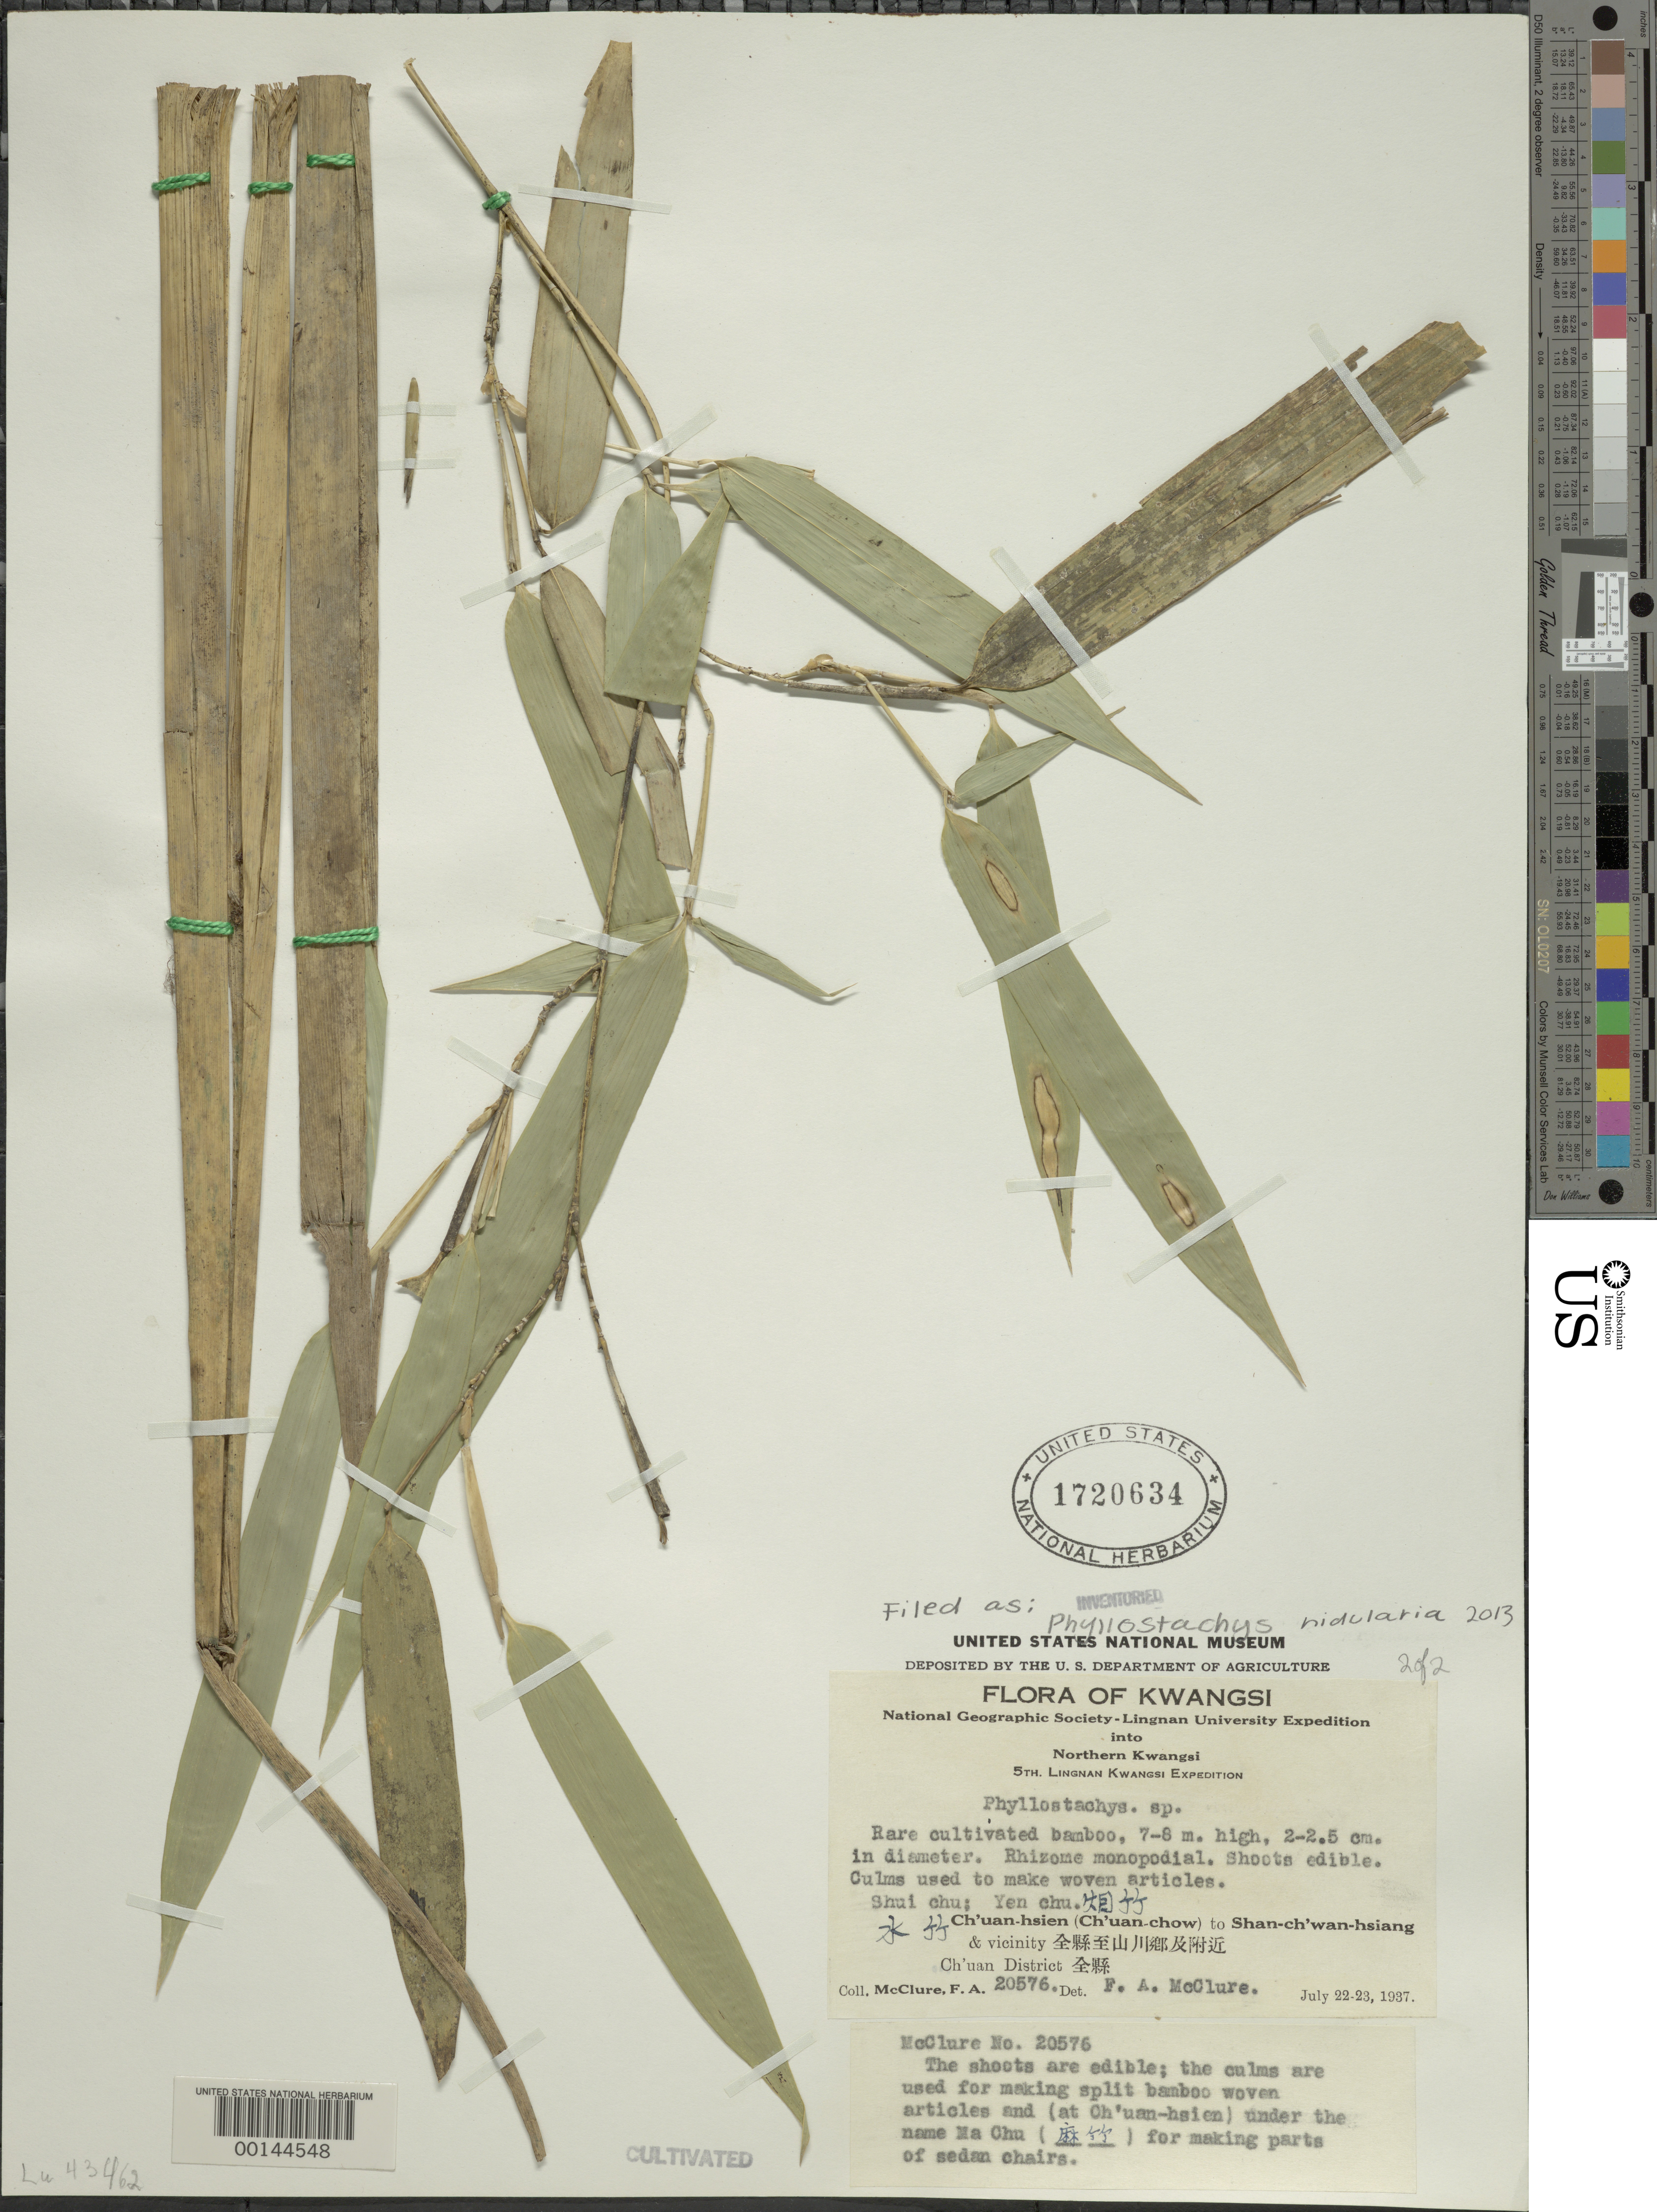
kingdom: Plantae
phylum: Tracheophyta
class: Liliopsida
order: Poales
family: Poaceae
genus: Phyllostachys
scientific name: Phyllostachys nidularia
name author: Munro ex Fenzi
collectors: F. A. McClure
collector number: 20576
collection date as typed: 22 Jul 1937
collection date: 1937-07-22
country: China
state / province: Jiangxi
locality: Ch'uan, ch'uan-hsien/shan-ch'wan-hsiang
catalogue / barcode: US 1720634